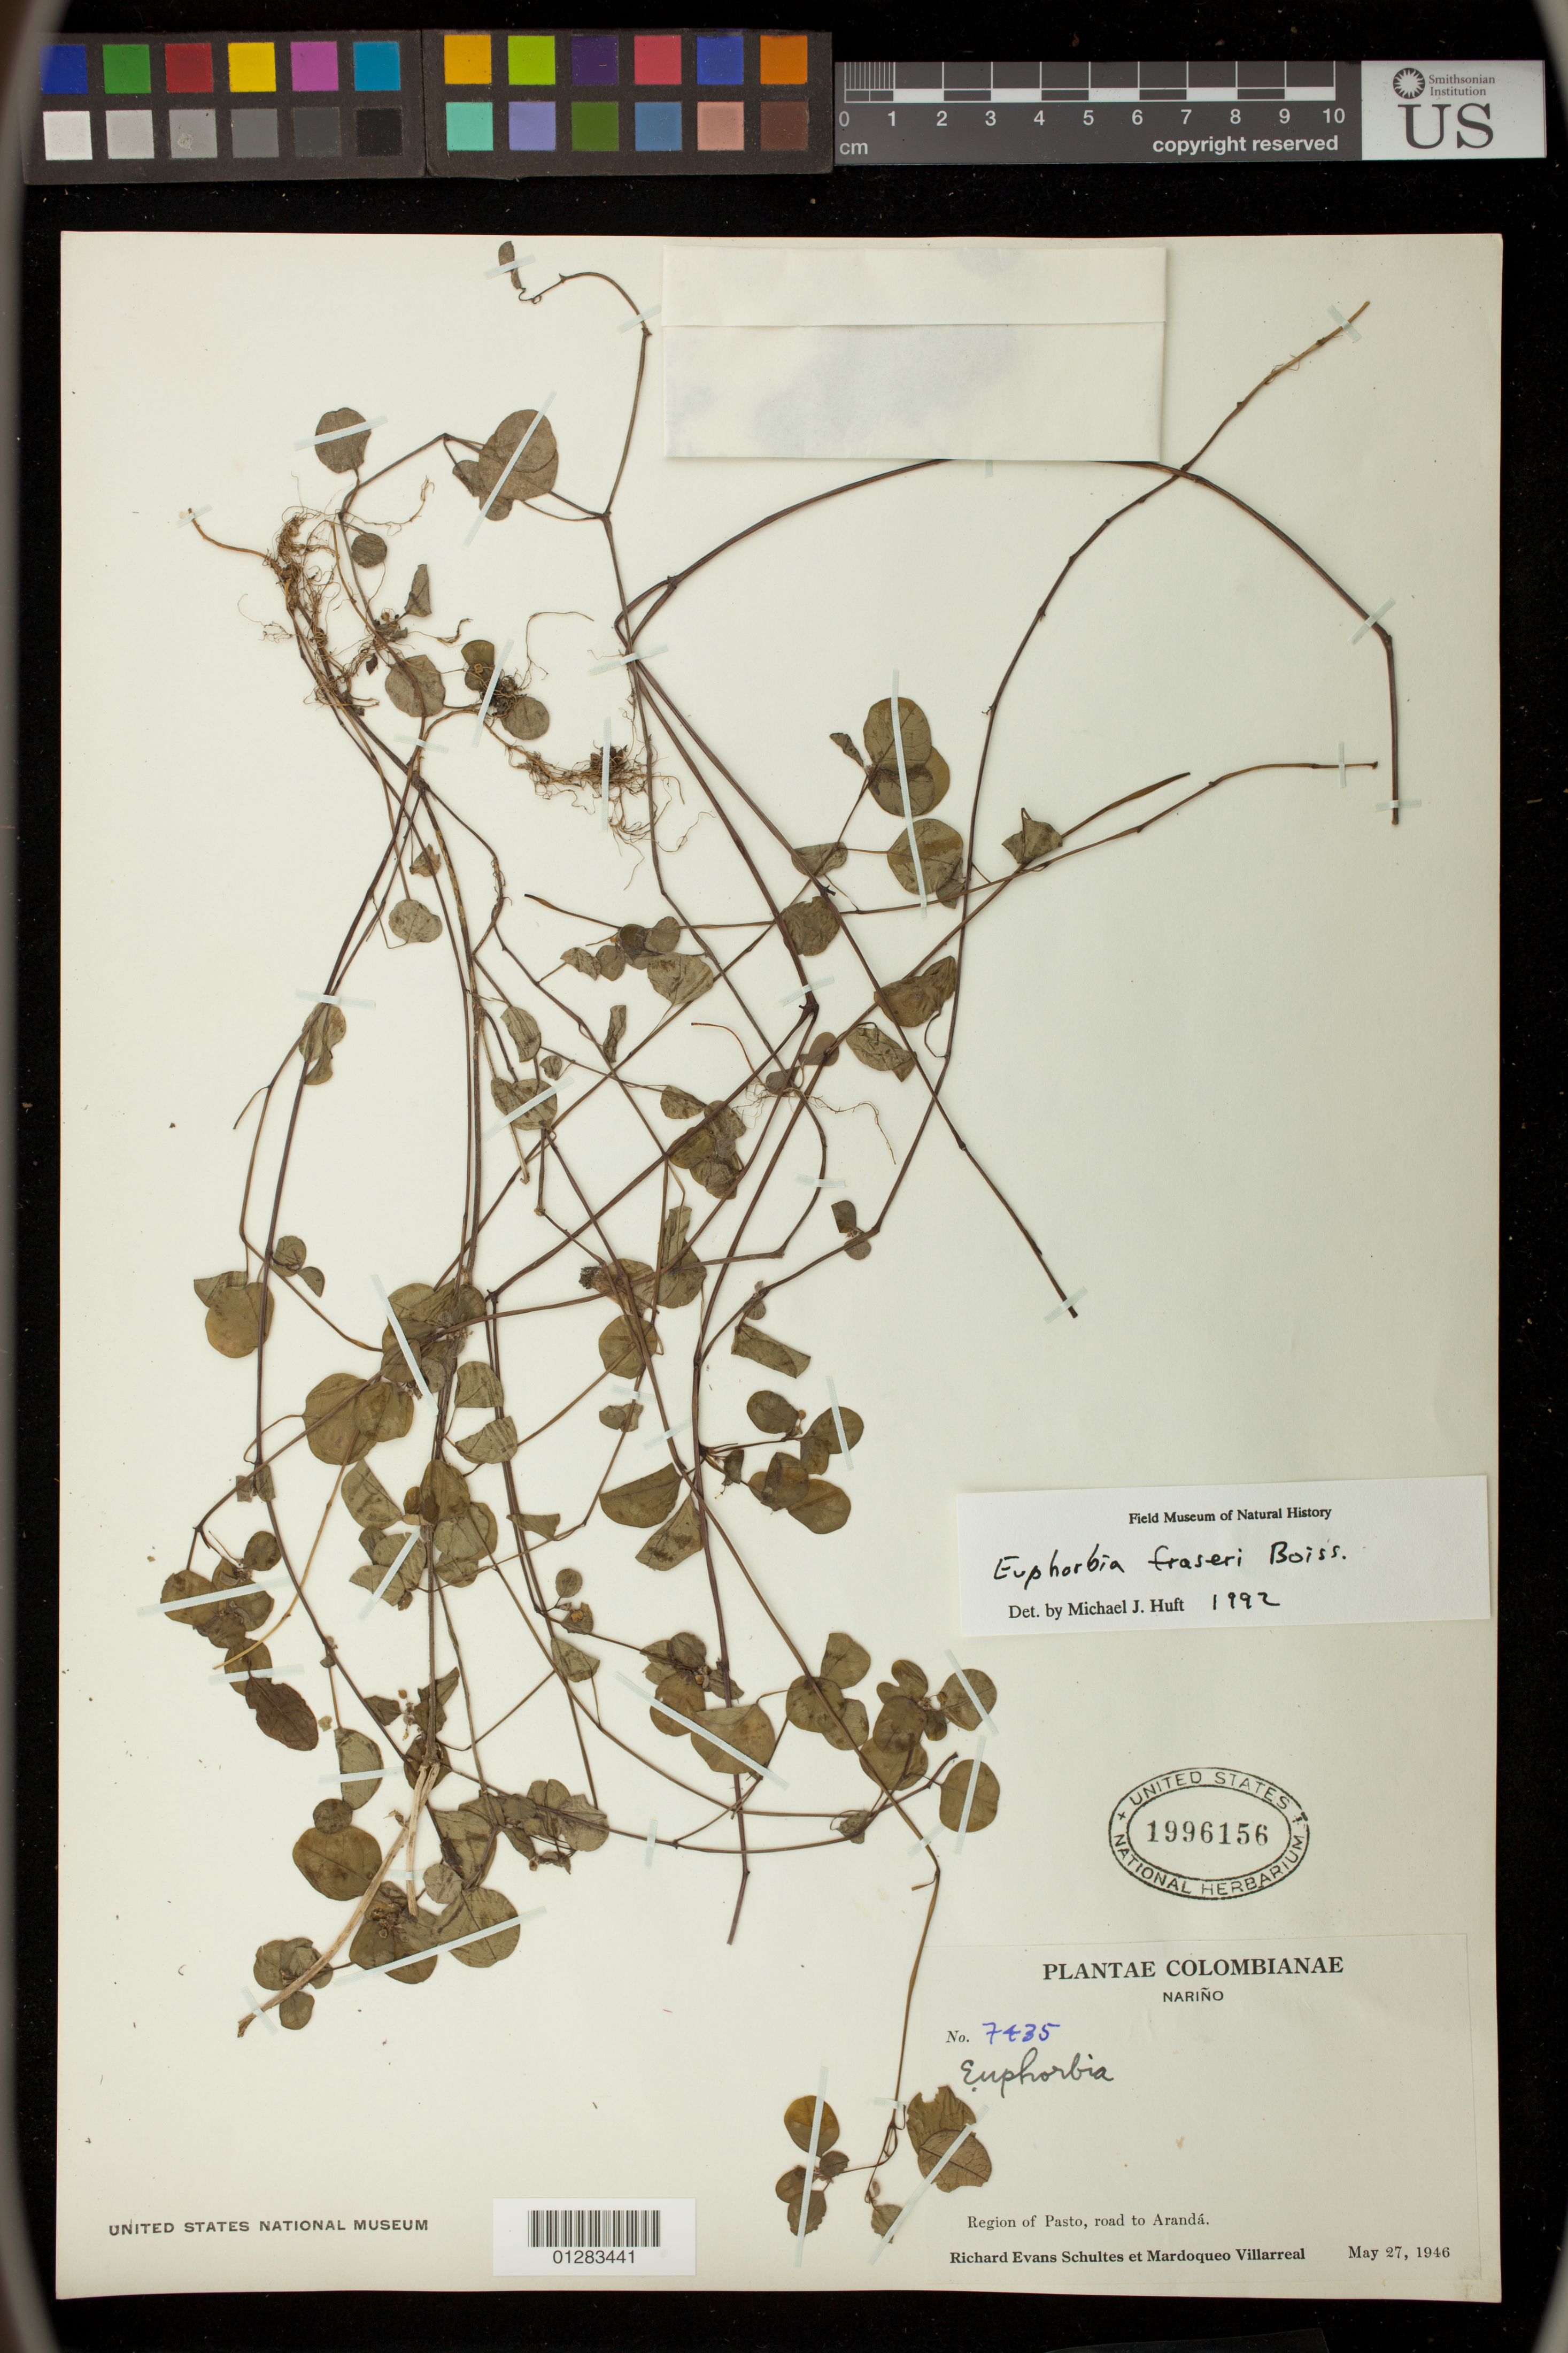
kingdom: Plantae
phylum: Tracheophyta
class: Magnoliopsida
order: Malpighiales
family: Euphorbiaceae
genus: Euphorbia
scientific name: Euphorbia fraseri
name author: Boiss.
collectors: R. E. Schultes & M. Villarreal V.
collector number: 7435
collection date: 1946-05-27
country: Colombia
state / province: Narino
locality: Pasto, road to Aranda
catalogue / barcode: US 1996156